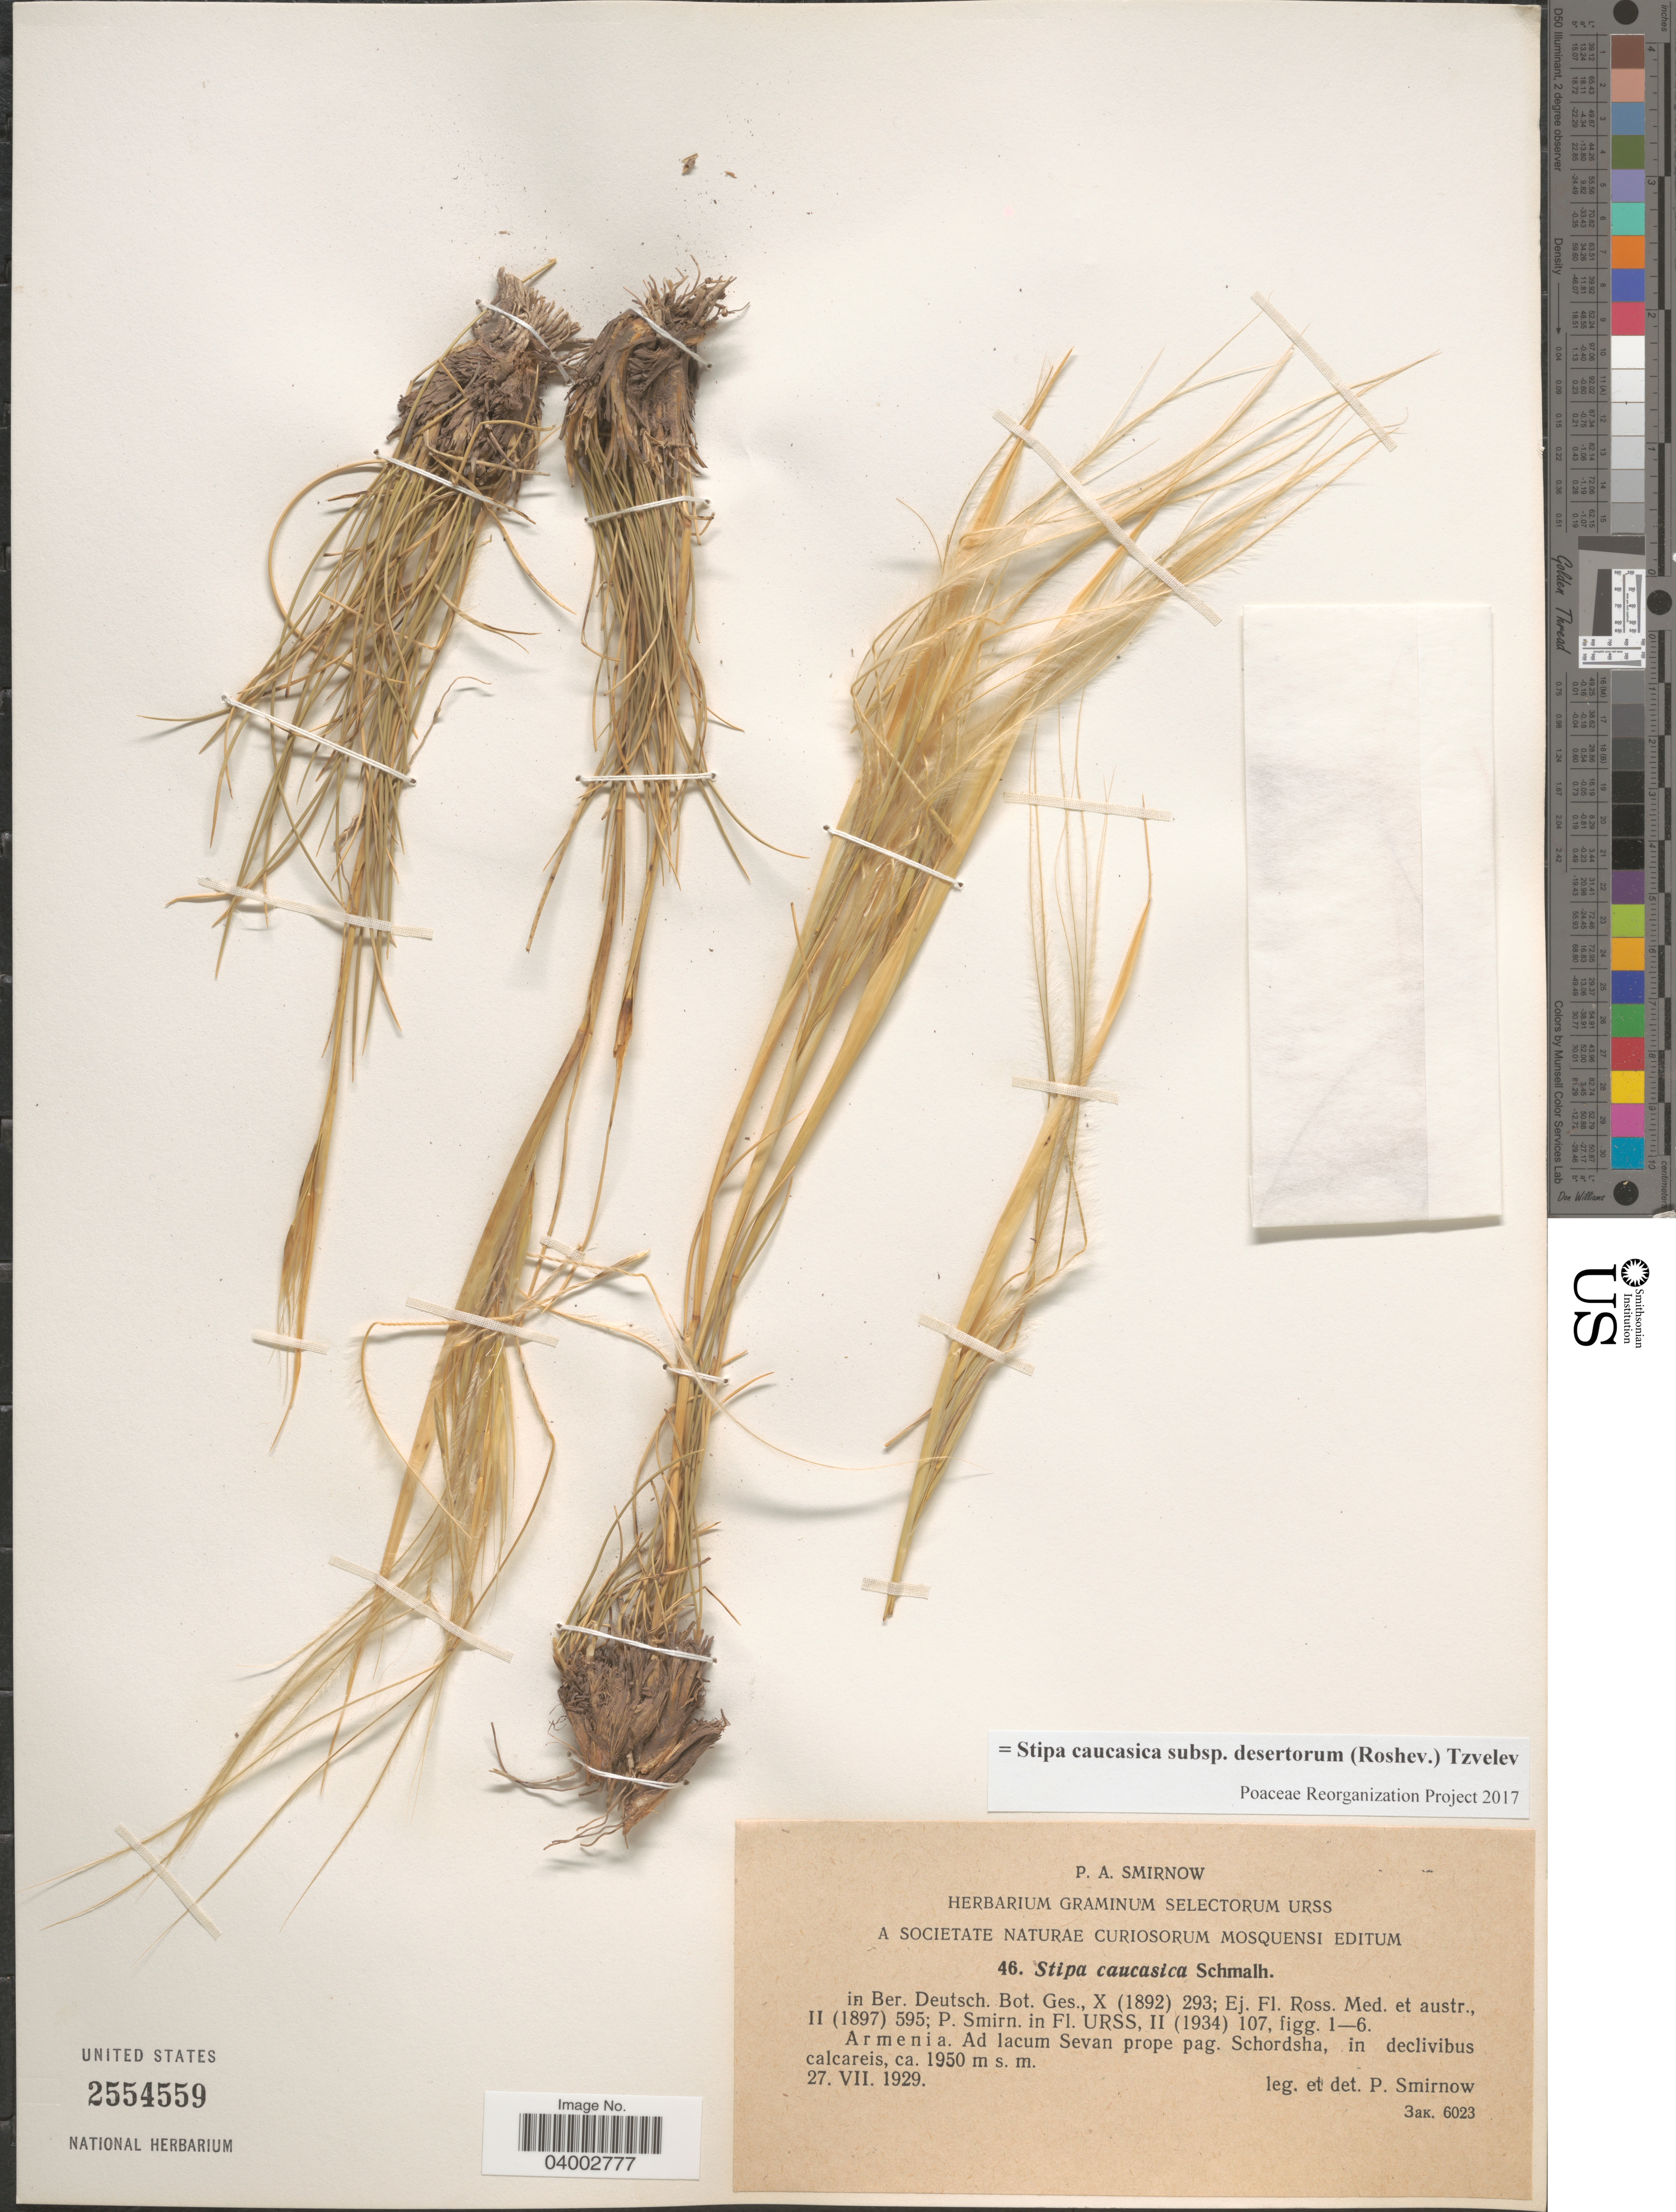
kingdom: Plantae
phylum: Tracheophyta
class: Liliopsida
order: Poales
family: Poaceae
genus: Stipa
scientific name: Stipa caucasica subsp. desertorum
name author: (Roshev.) Tzvelev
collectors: P. Smirnov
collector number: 46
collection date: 1929-07-27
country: Armenia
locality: Ad lacum Sevan prope pag. Schordsha.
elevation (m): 1950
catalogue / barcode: US 2554559